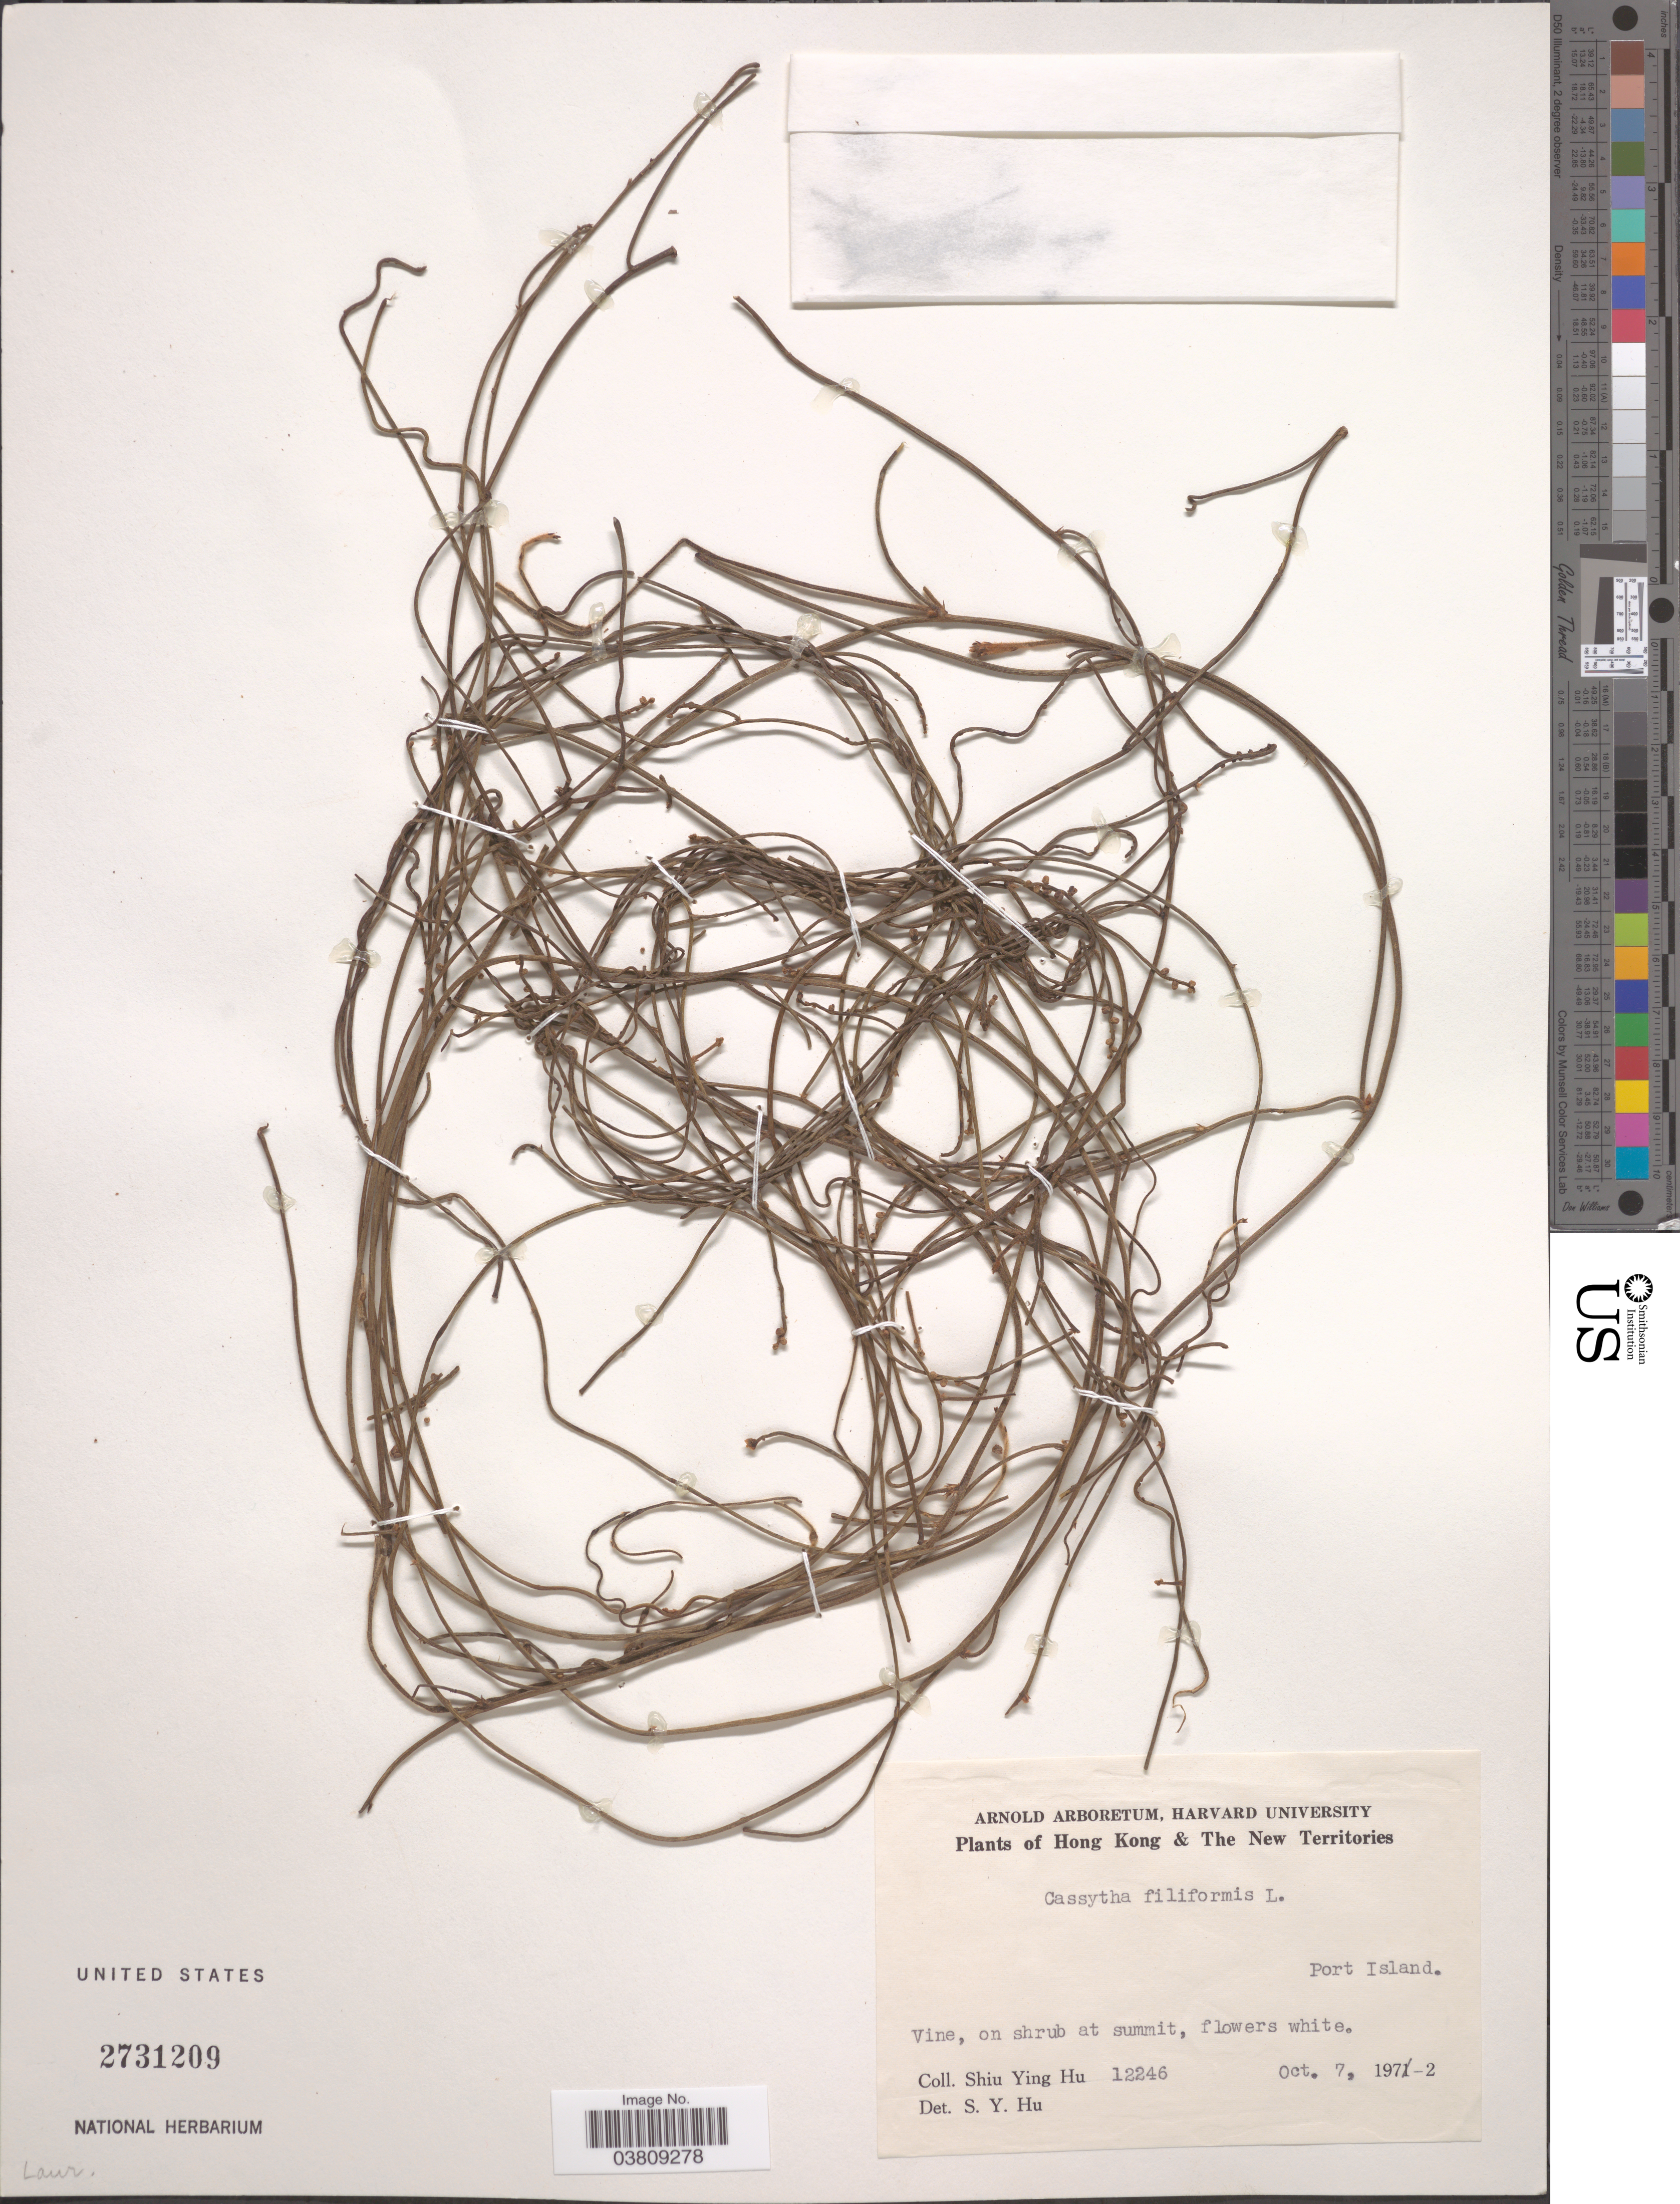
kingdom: Plantae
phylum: Tracheophyta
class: Magnoliopsida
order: Laurales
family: Lauraceae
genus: Cassytha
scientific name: Cassytha filiformis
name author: L.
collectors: S. Y. Hu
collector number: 12246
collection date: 1972-10-07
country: China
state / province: Hong Kong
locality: Hong Kong & The New Territories. Port Island.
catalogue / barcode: US 2731209